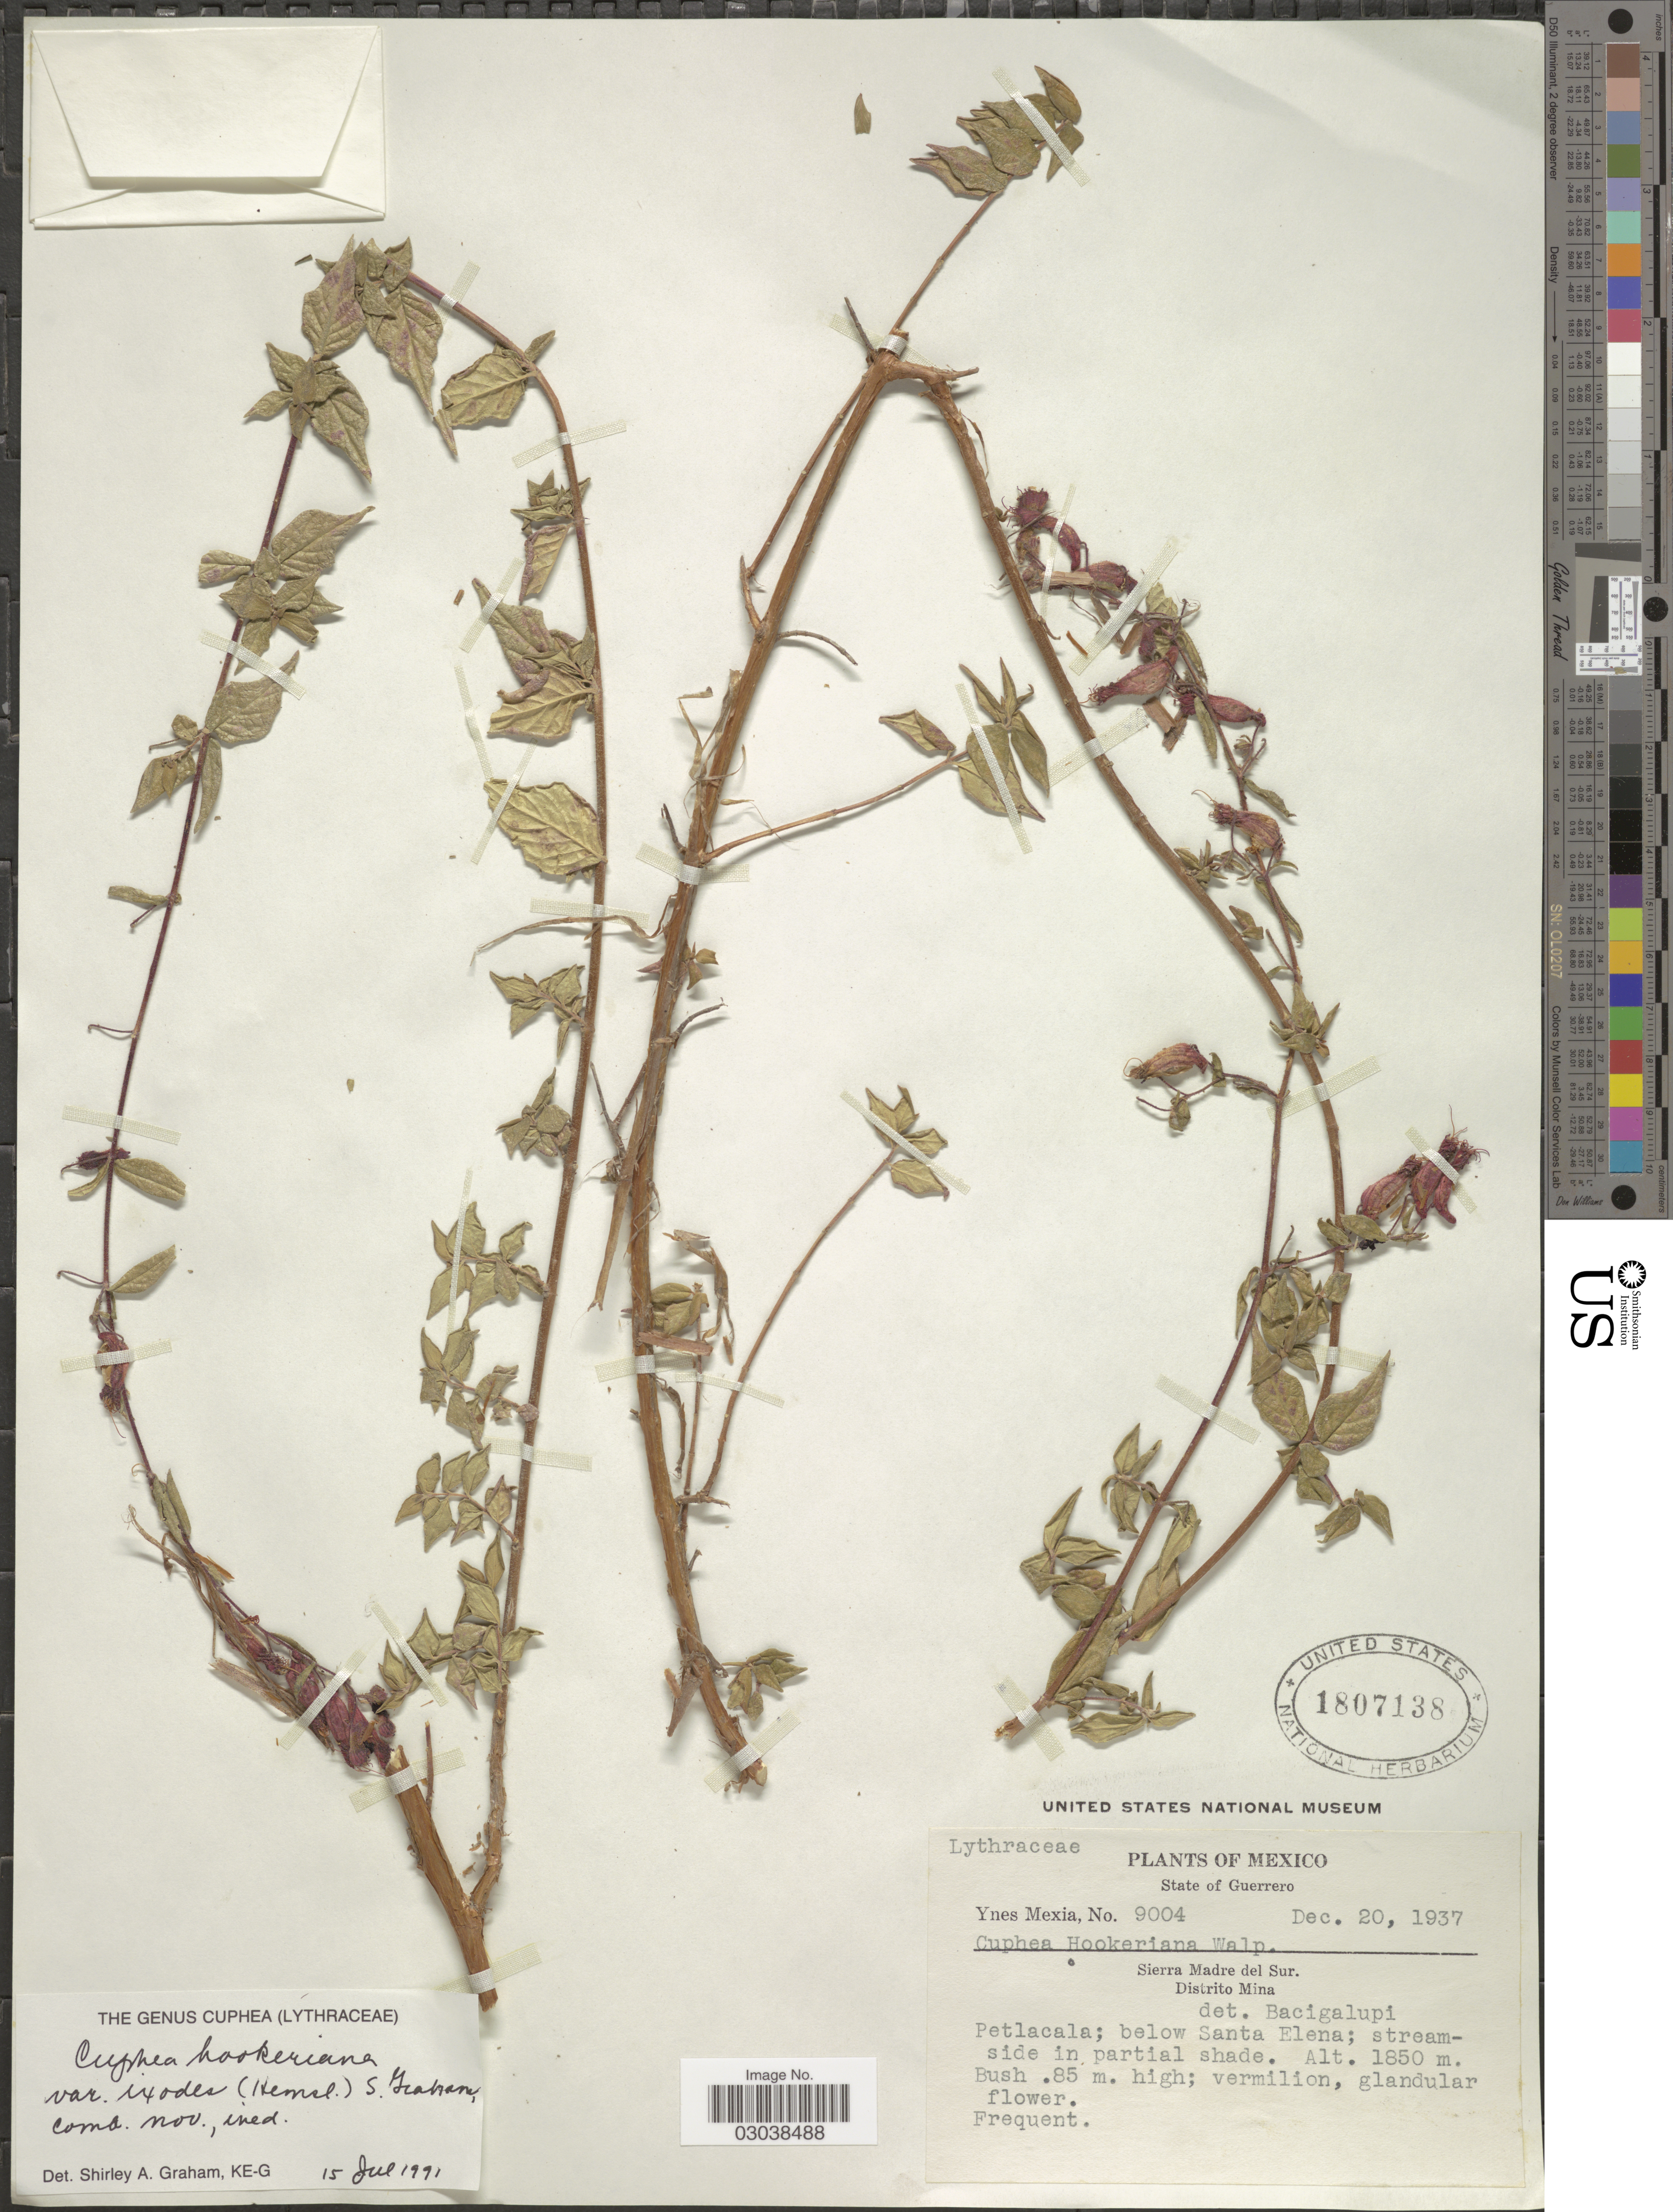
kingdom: Plantae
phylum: Tracheophyta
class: Magnoliopsida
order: Myrtales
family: Lythraceae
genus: Cuphea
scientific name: Cuphea hookeriana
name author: Walp.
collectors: Y. Mexia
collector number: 9004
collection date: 1937-12-20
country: Mexico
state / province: Guerrero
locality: Sierra Madre del Sur. Distrito Mina. Petlacala; below Santa Elena.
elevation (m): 1850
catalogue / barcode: US 1807138